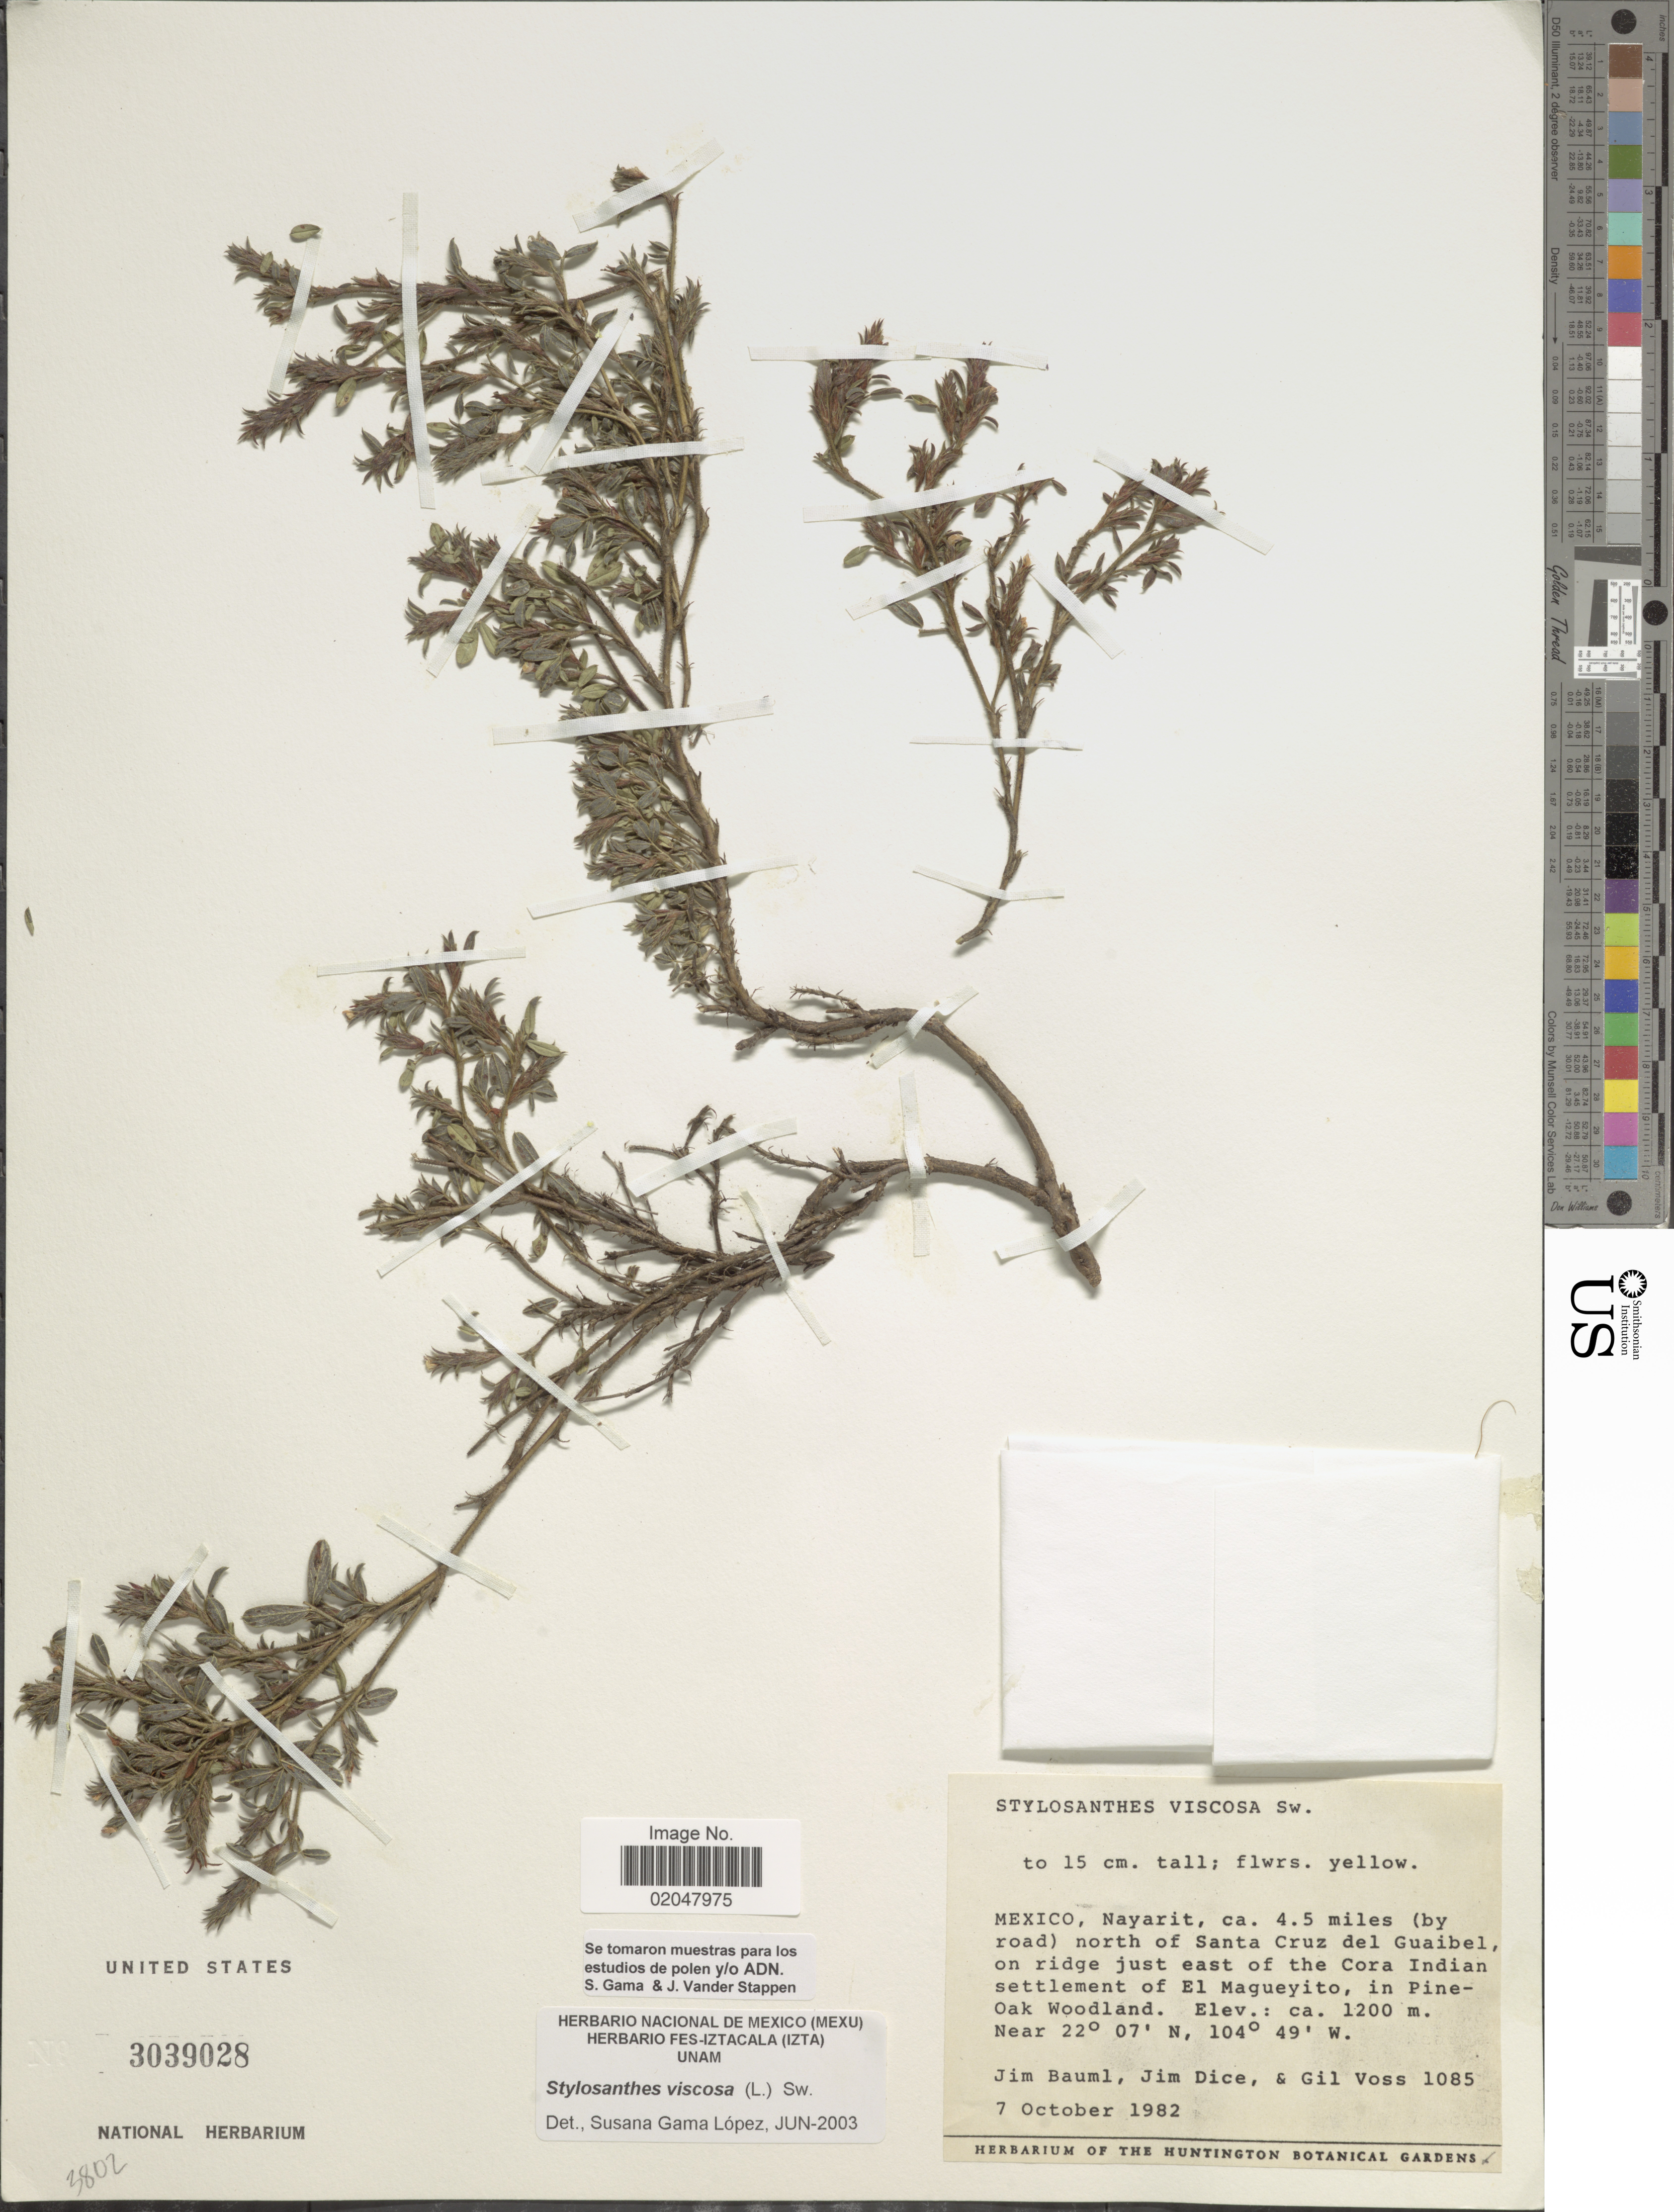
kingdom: Plantae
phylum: Tracheophyta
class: Magnoliopsida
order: Fabales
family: Fabaceae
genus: Stylosanthes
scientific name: Stylosanthes viscosa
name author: Sw.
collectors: J. Bauml, J. Dice & G. Voss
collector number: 1085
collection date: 1982-10-07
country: Mexico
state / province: Nayarit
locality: Ca. 4.5 miles (by road) north of Santa Cruz del Guaibe, on ridge just east of the Cora Indian settoement of el Magueyito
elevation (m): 1200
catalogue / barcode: US 3039028